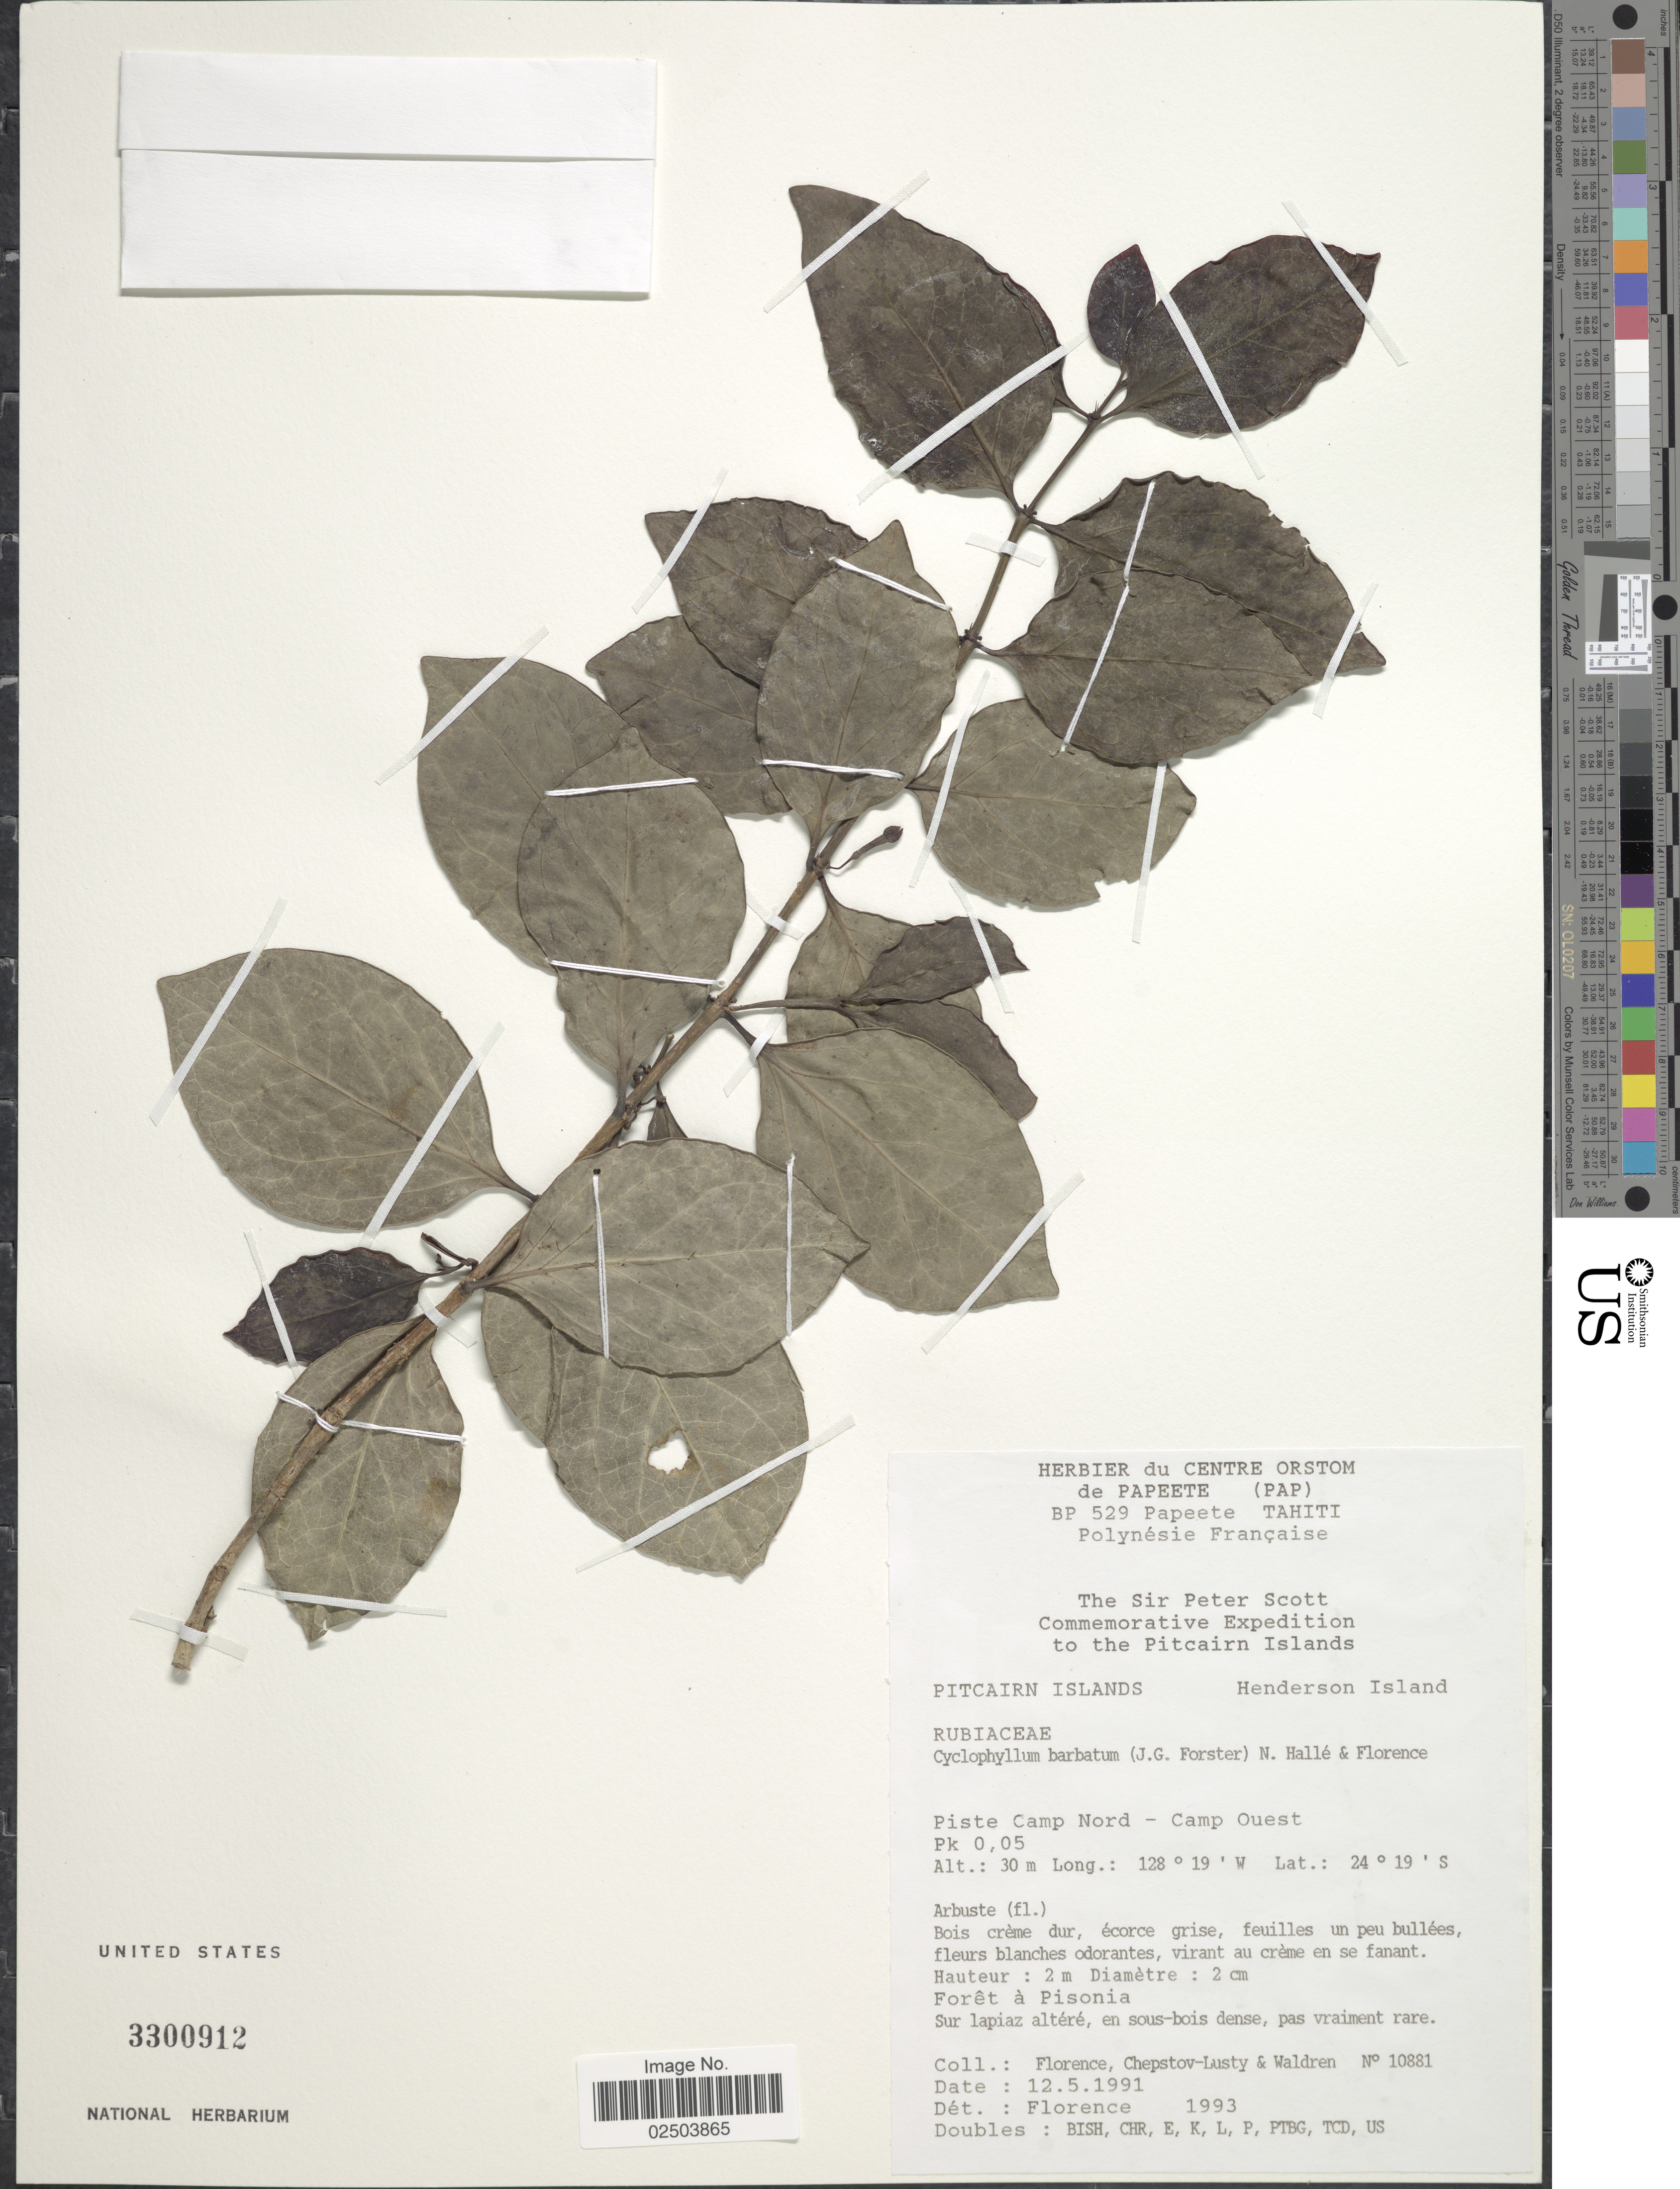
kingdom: Plantae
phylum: Tracheophyta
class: Magnoliopsida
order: Gentianales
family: Rubiaceae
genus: Cyclophyllum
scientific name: Cyclophyllum barbatum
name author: (G. Forst.) N. Hallé & J. Florence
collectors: -. Florence, -. Chepstov-lusty & Waldren, --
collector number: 10881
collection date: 1991-05-12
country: Pitcairn Islands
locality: Henderson Island. Piste Camp Nord - Camp Ouest, Pk 0.05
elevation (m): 30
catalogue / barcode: US 3300912